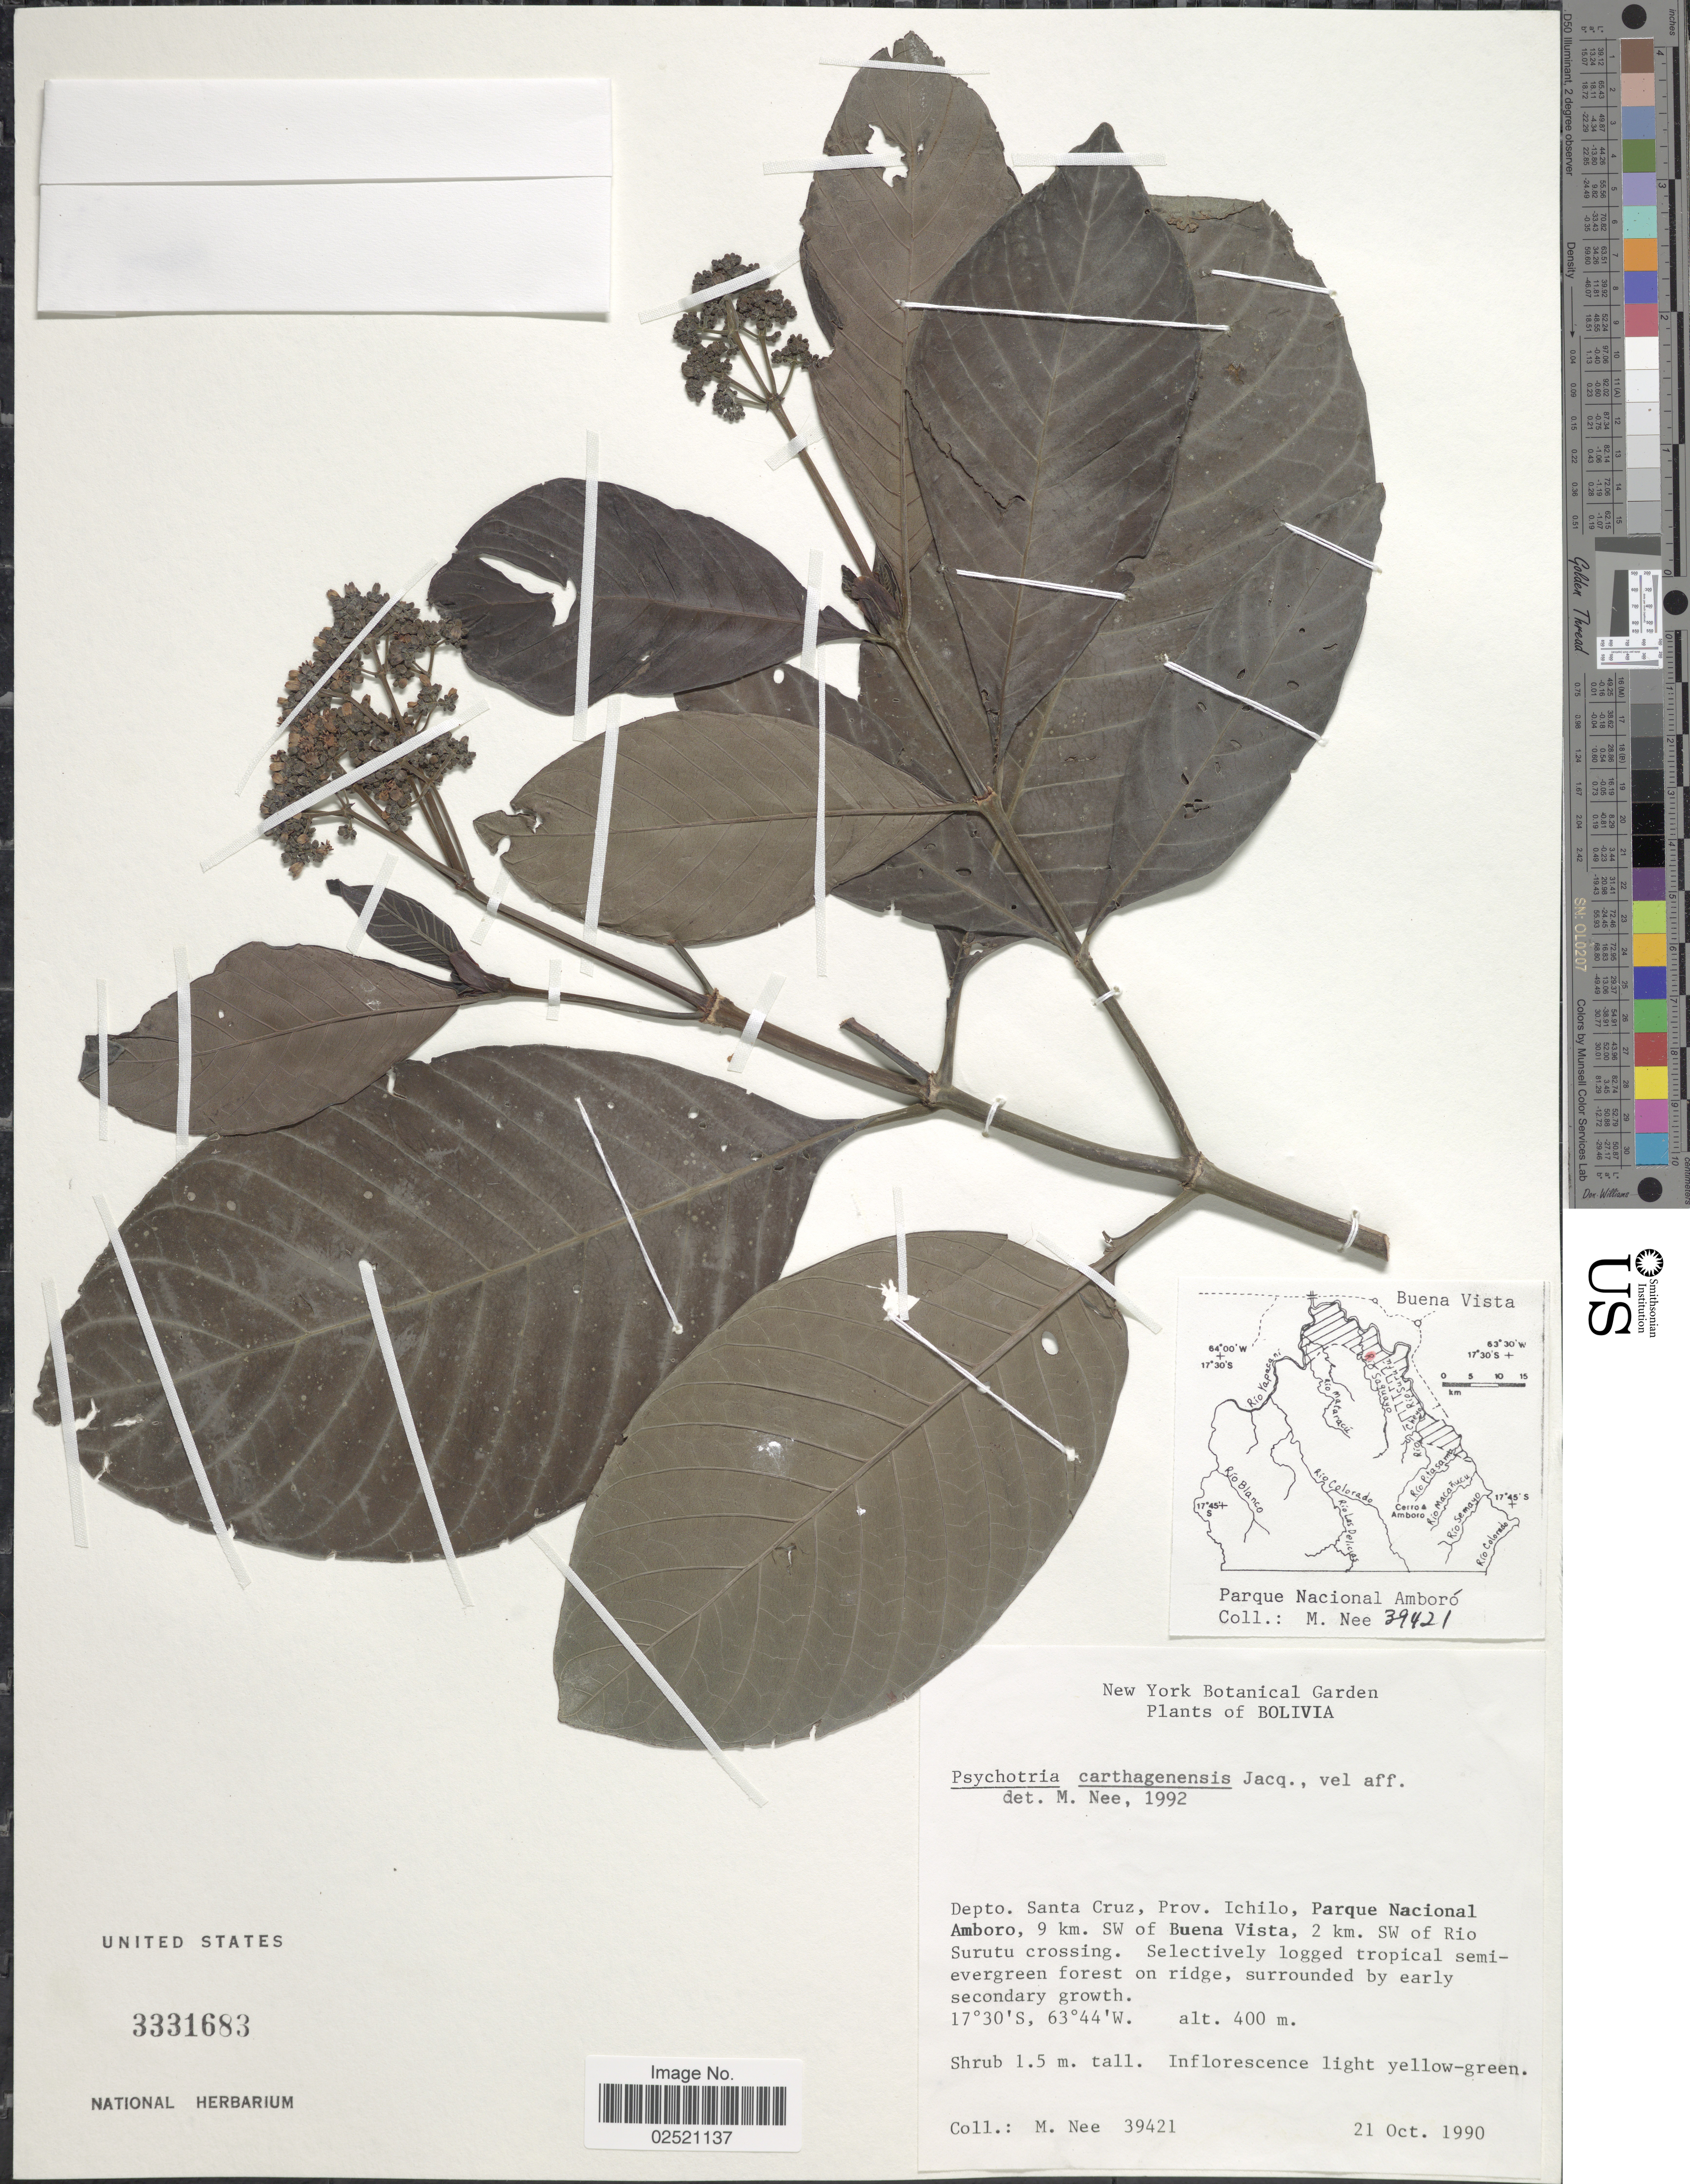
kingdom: Plantae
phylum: Tracheophyta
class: Magnoliopsida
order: Gentianales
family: Rubiaceae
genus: Psychotria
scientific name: Psychotria carthagenensis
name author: Jacq.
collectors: M. Nee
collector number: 39421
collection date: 1990-10-21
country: Bolivia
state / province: Santa Cruz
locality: Prov. Ichilo, Parque Nacional Amboro, 9 km. SW of Buena Vista, 2 km. SW of Rio Surutu crossing, forest on ridge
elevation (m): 400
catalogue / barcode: US 3331683